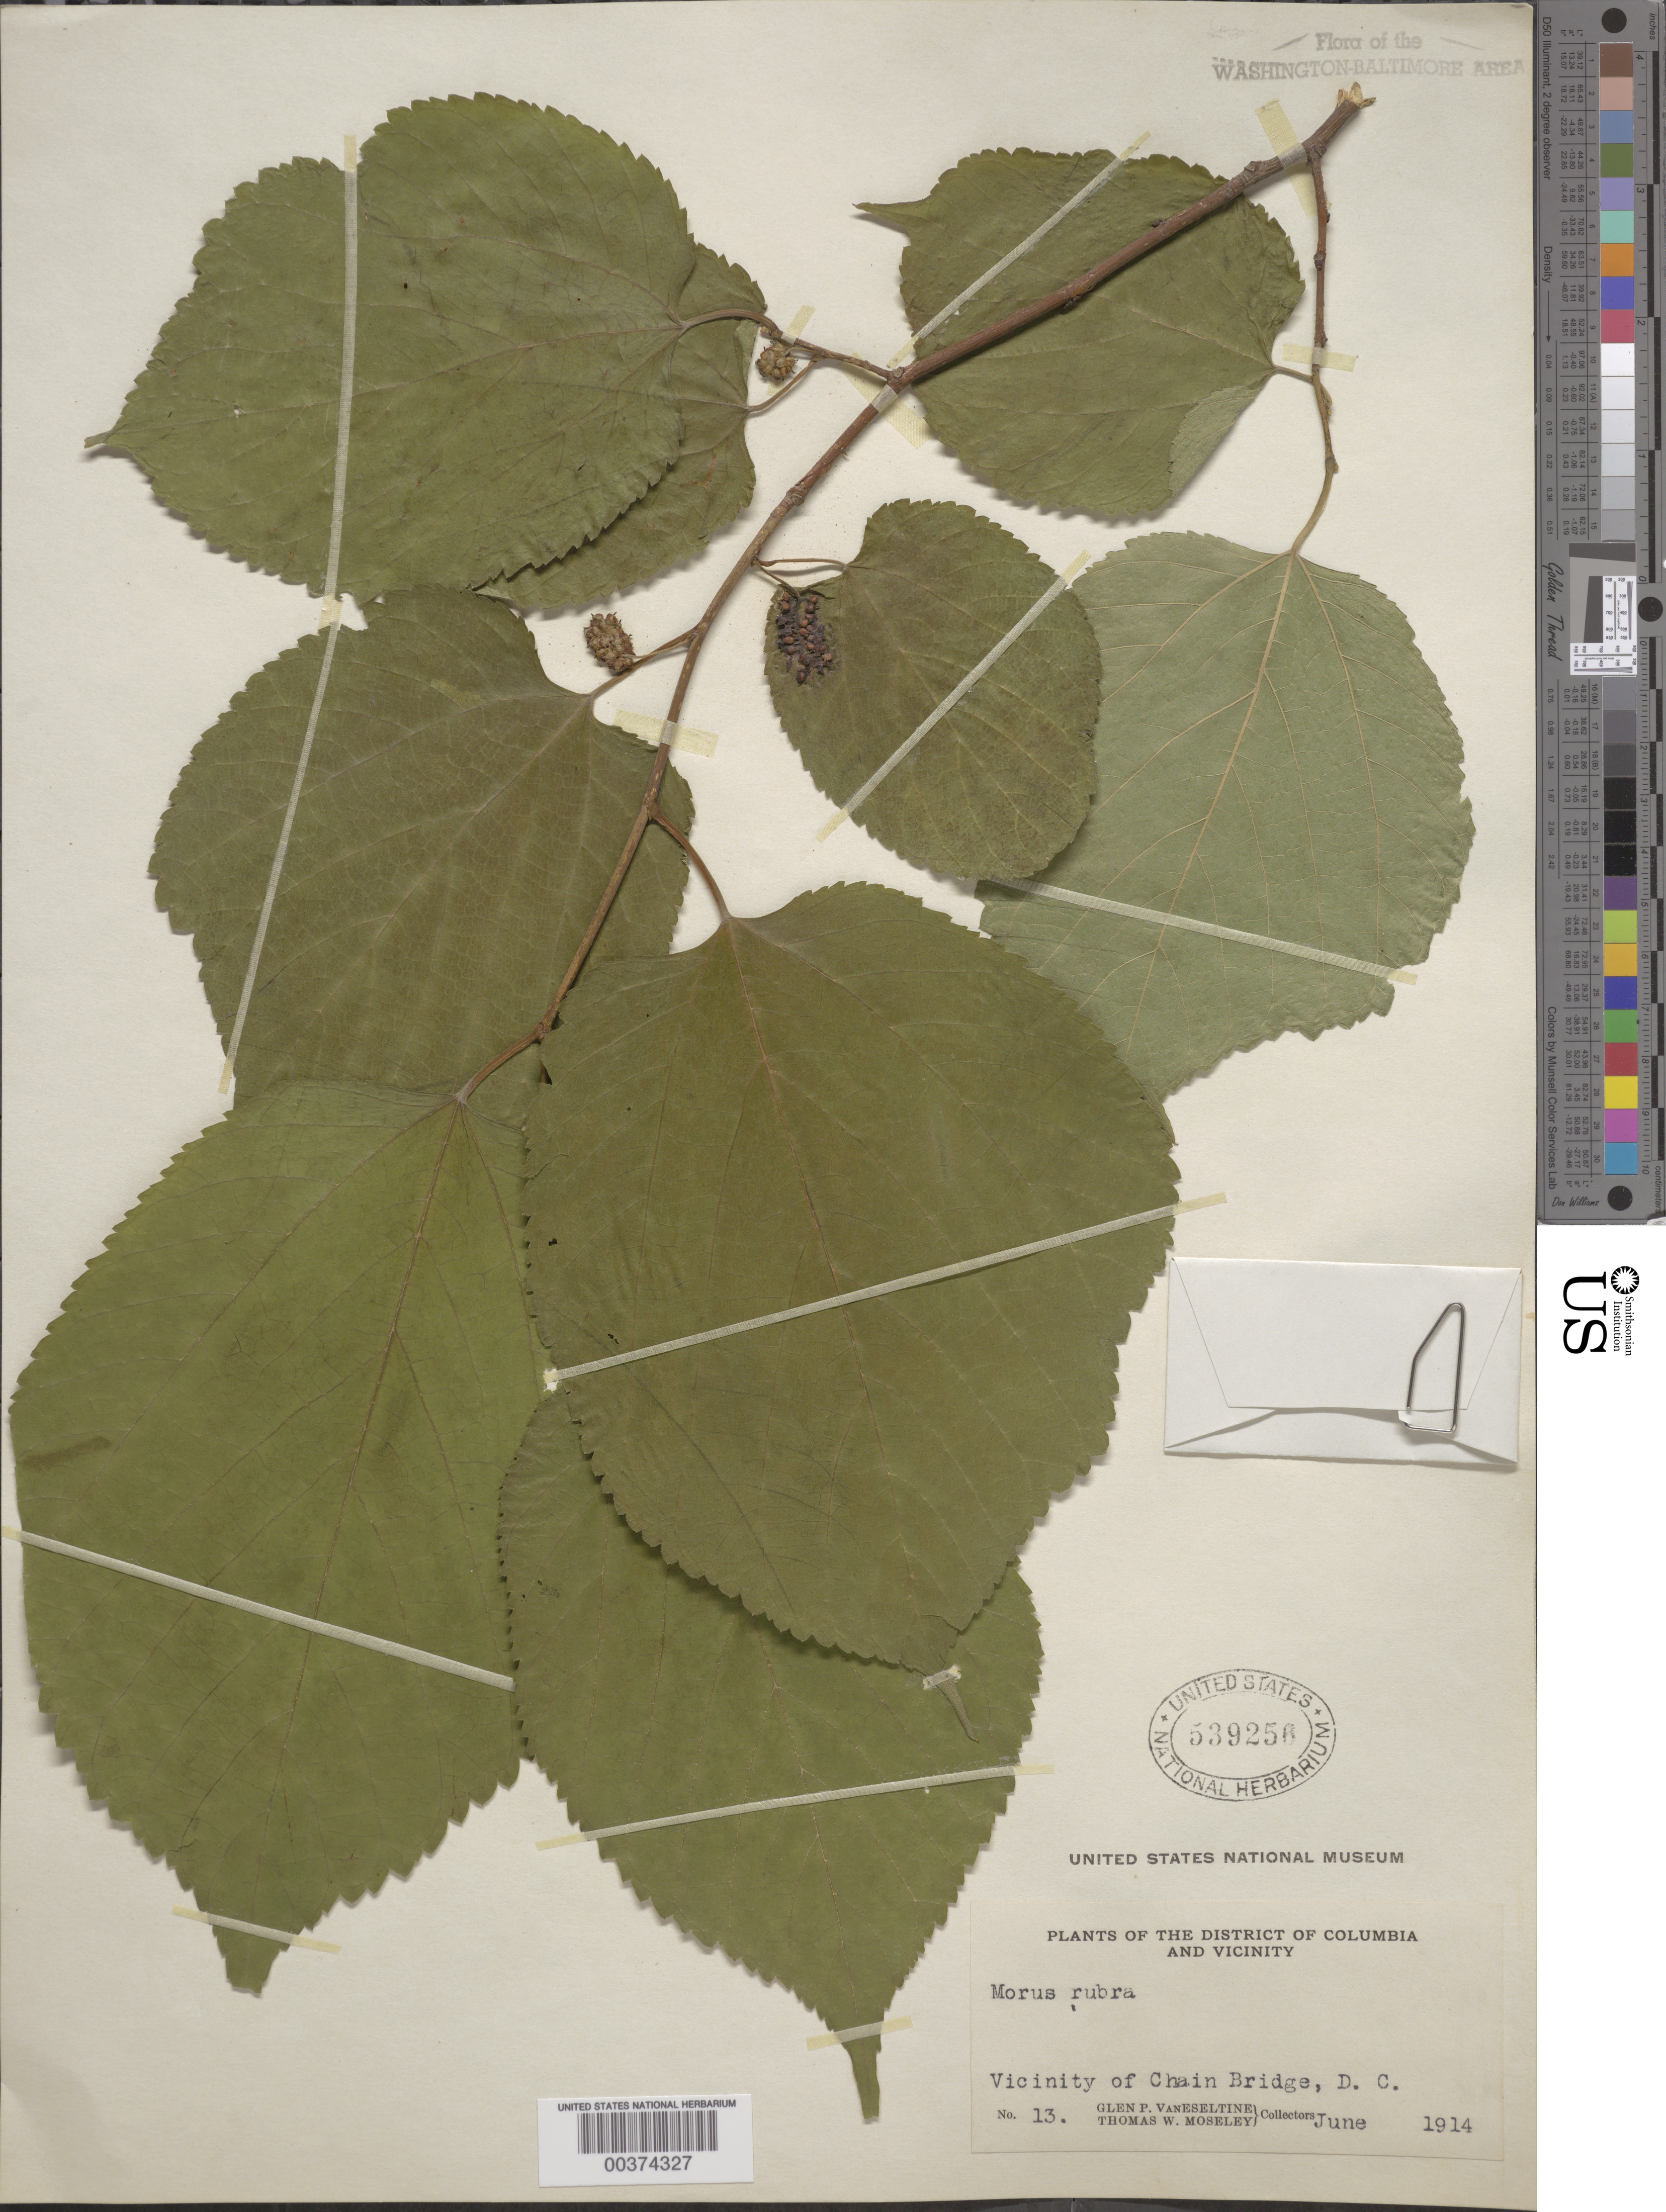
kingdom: Plantae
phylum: Tracheophyta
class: Magnoliopsida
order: Rosales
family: Moraceae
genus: Morus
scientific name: Morus rubra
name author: L.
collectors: G. P. Van Eseltine & T. Moseley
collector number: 13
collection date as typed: Jun 1914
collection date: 1914-06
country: United States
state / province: District of Columbia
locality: Chain Bridge vicinity C. and O. Canal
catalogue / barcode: US 539256